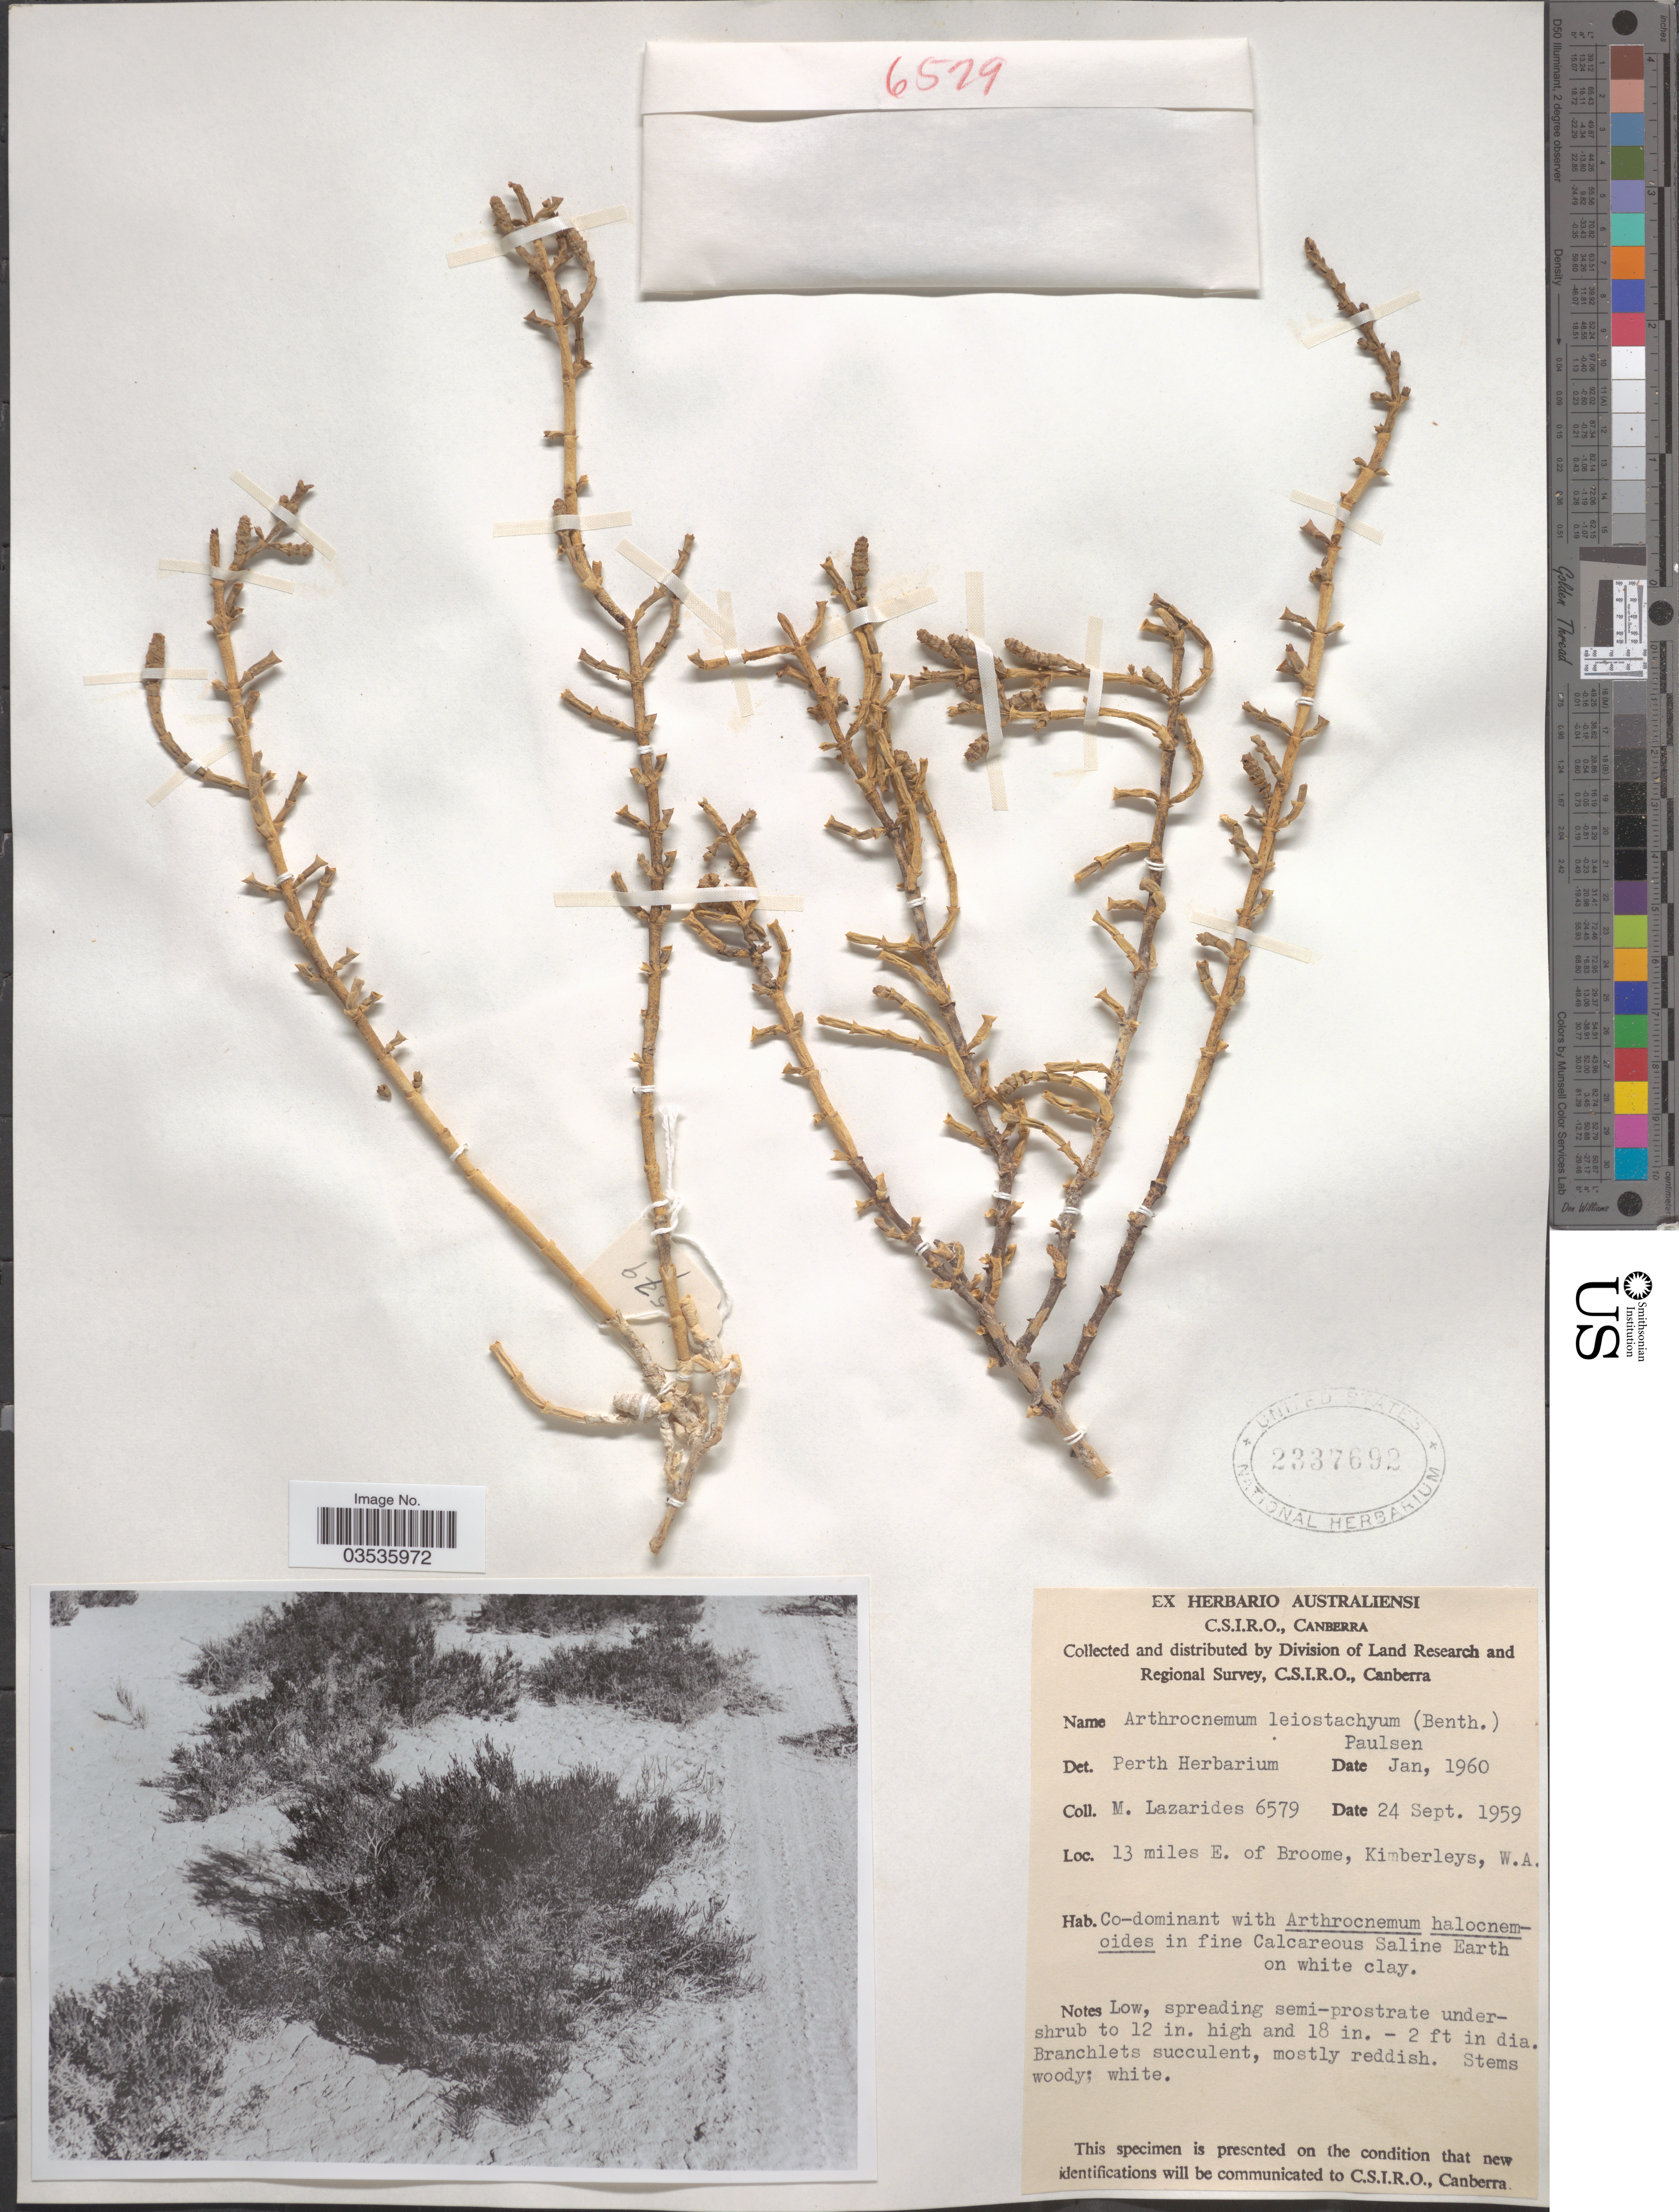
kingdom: Plantae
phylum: Tracheophyta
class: Magnoliopsida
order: Caryophyllales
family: Amaranthaceae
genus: Tecticornia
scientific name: Tecticornia indica subsp. leiostachya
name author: (Benth.) K.A. Sheph. & Paul G. Wilson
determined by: Mallinson, David James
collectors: M. Lazarides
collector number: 6579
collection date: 1959-09-24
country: Australia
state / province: Western Australia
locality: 13 miles E. of Broome, Kimberleys.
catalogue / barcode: US 2337692